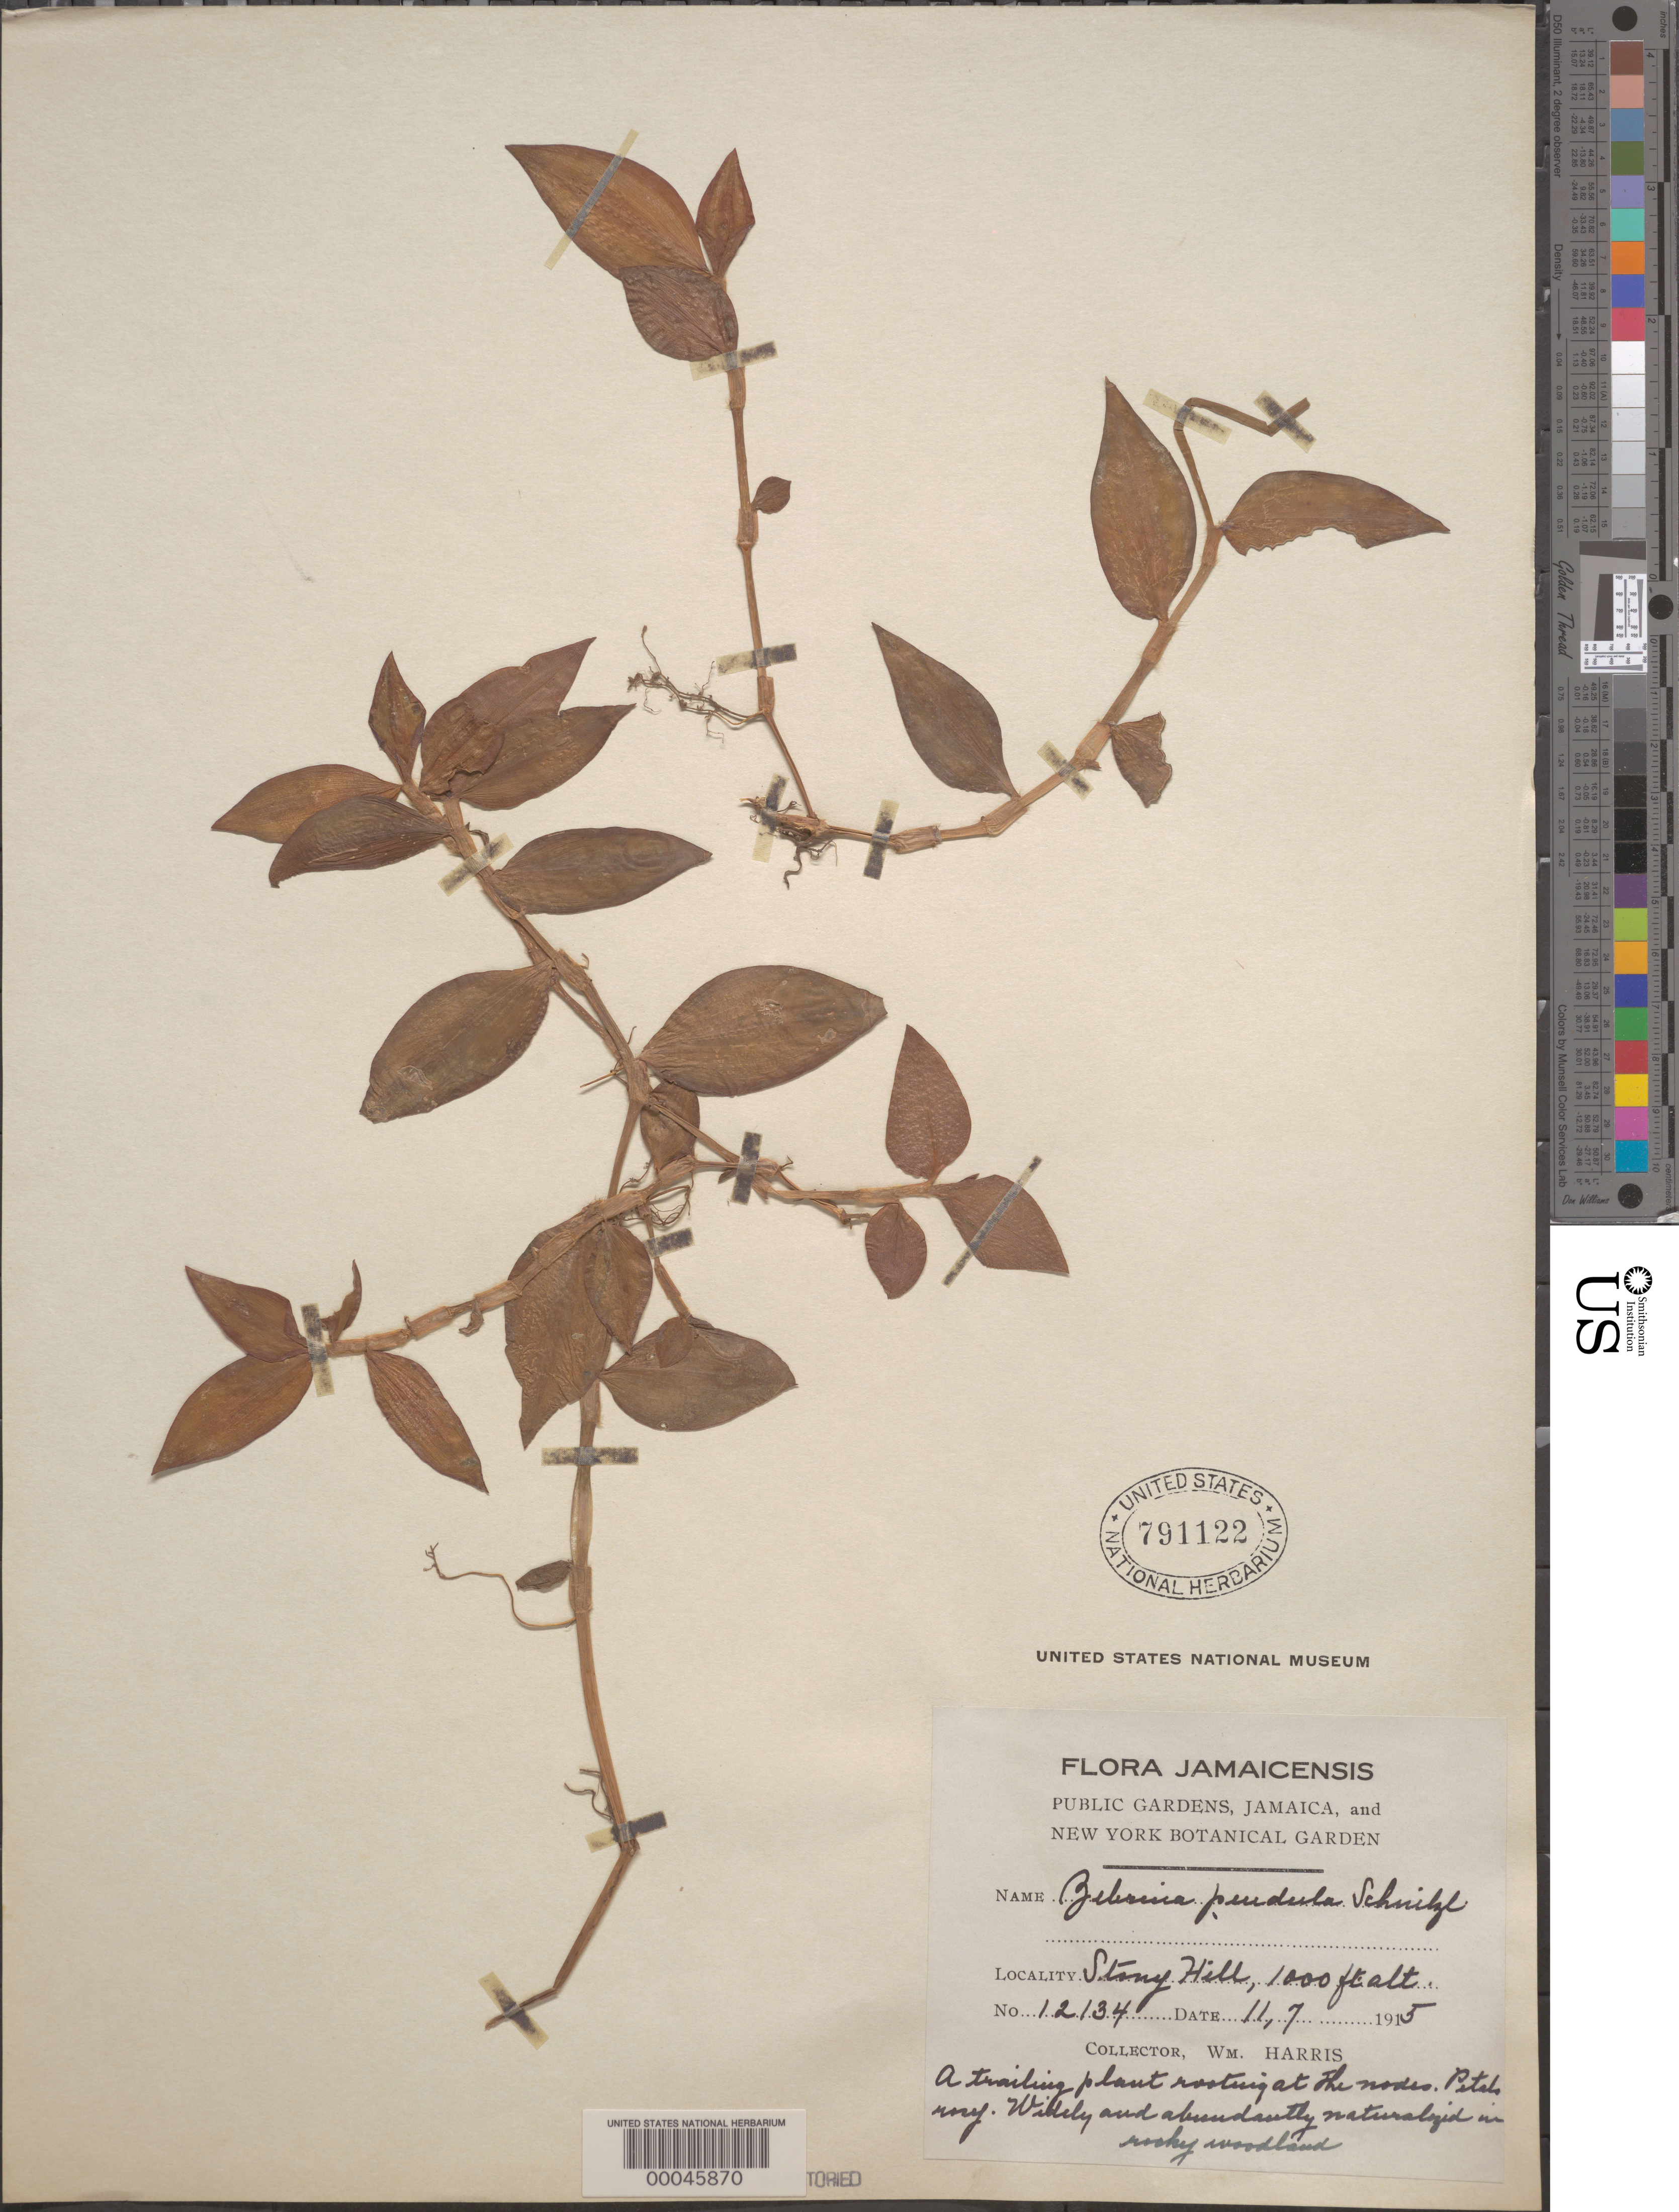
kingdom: Plantae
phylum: Tracheophyta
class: Liliopsida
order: Commelinales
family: Commelinaceae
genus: Tradescantia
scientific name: Tradescantia zebrina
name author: Bosse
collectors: W. H. Harris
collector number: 12134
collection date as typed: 11 Jul 1915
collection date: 1915-07-11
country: Jamaica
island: Greater Antilles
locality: Stony hill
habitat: Rocky woodlands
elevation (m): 305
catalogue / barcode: US 791122